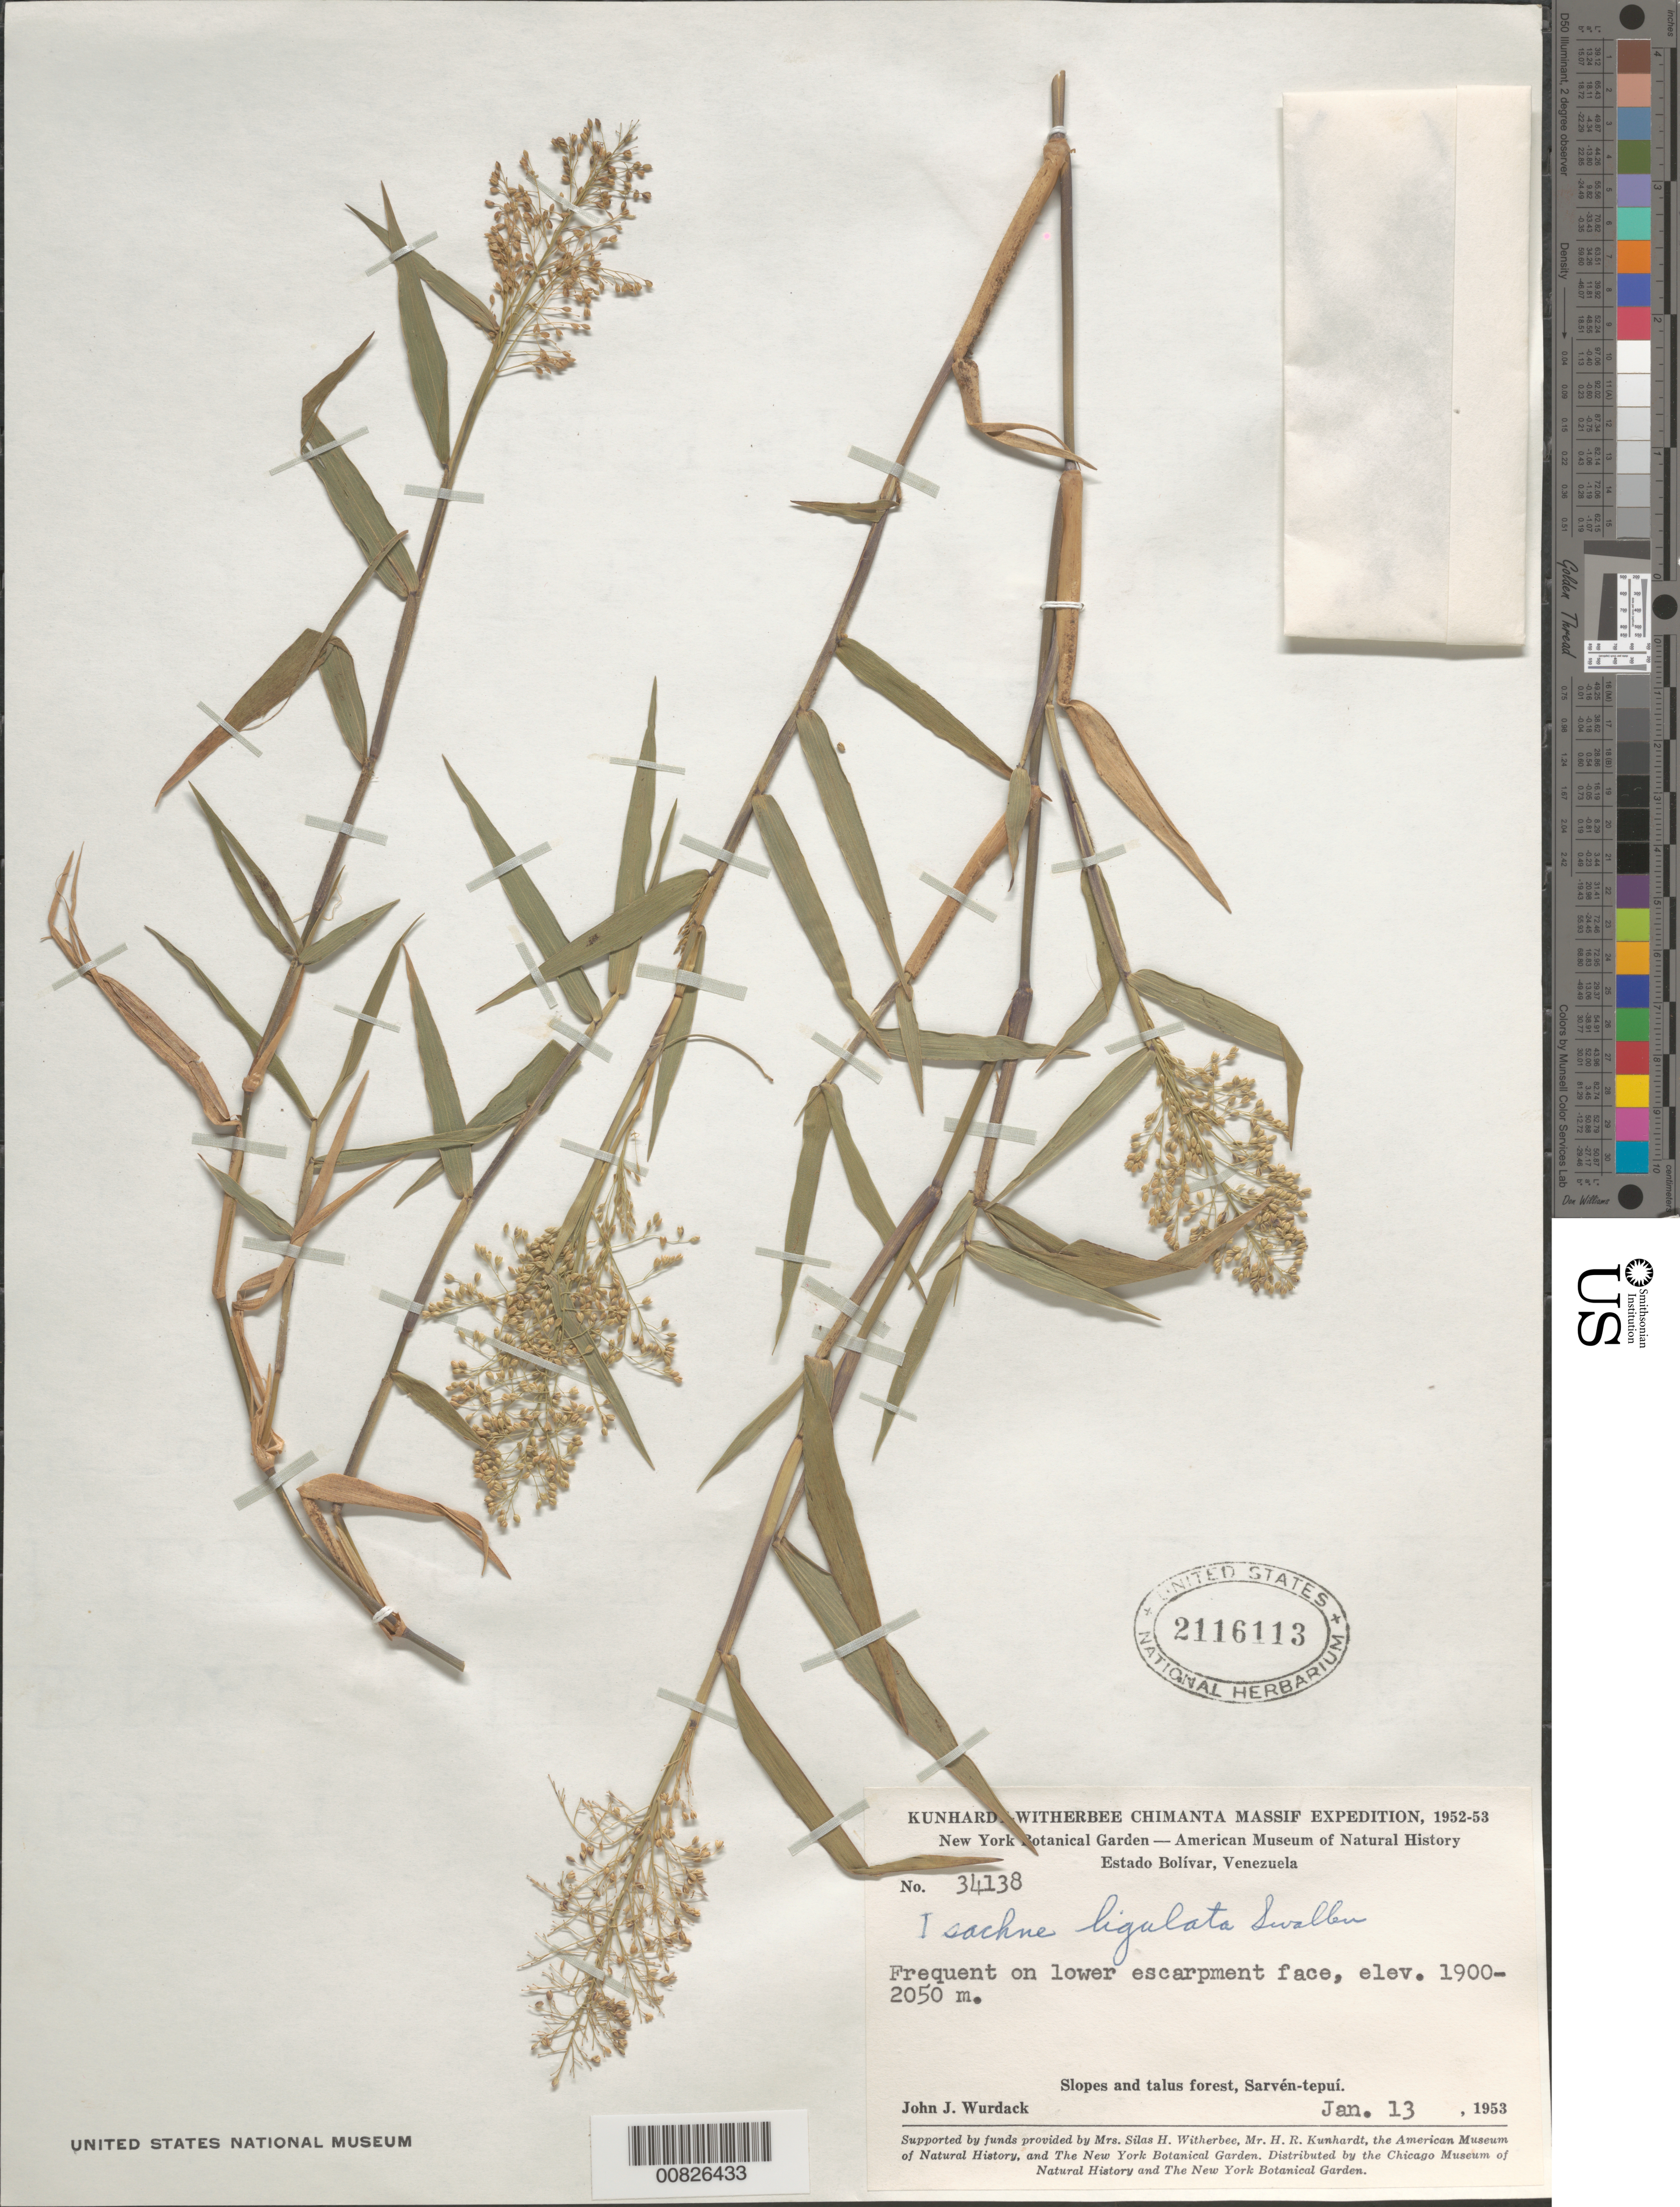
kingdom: Plantae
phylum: Tracheophyta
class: Liliopsida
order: Poales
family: Poaceae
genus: Isachne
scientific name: Isachne ligulata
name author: Swallen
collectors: J. J. Wurdack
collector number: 34138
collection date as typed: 13-Jan-53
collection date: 1953-01-13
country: Venezuela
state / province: Bolívar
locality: Sarvén-tepuí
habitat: Slopes and talus forest, lower escarpment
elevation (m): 1900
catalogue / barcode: US 2116113